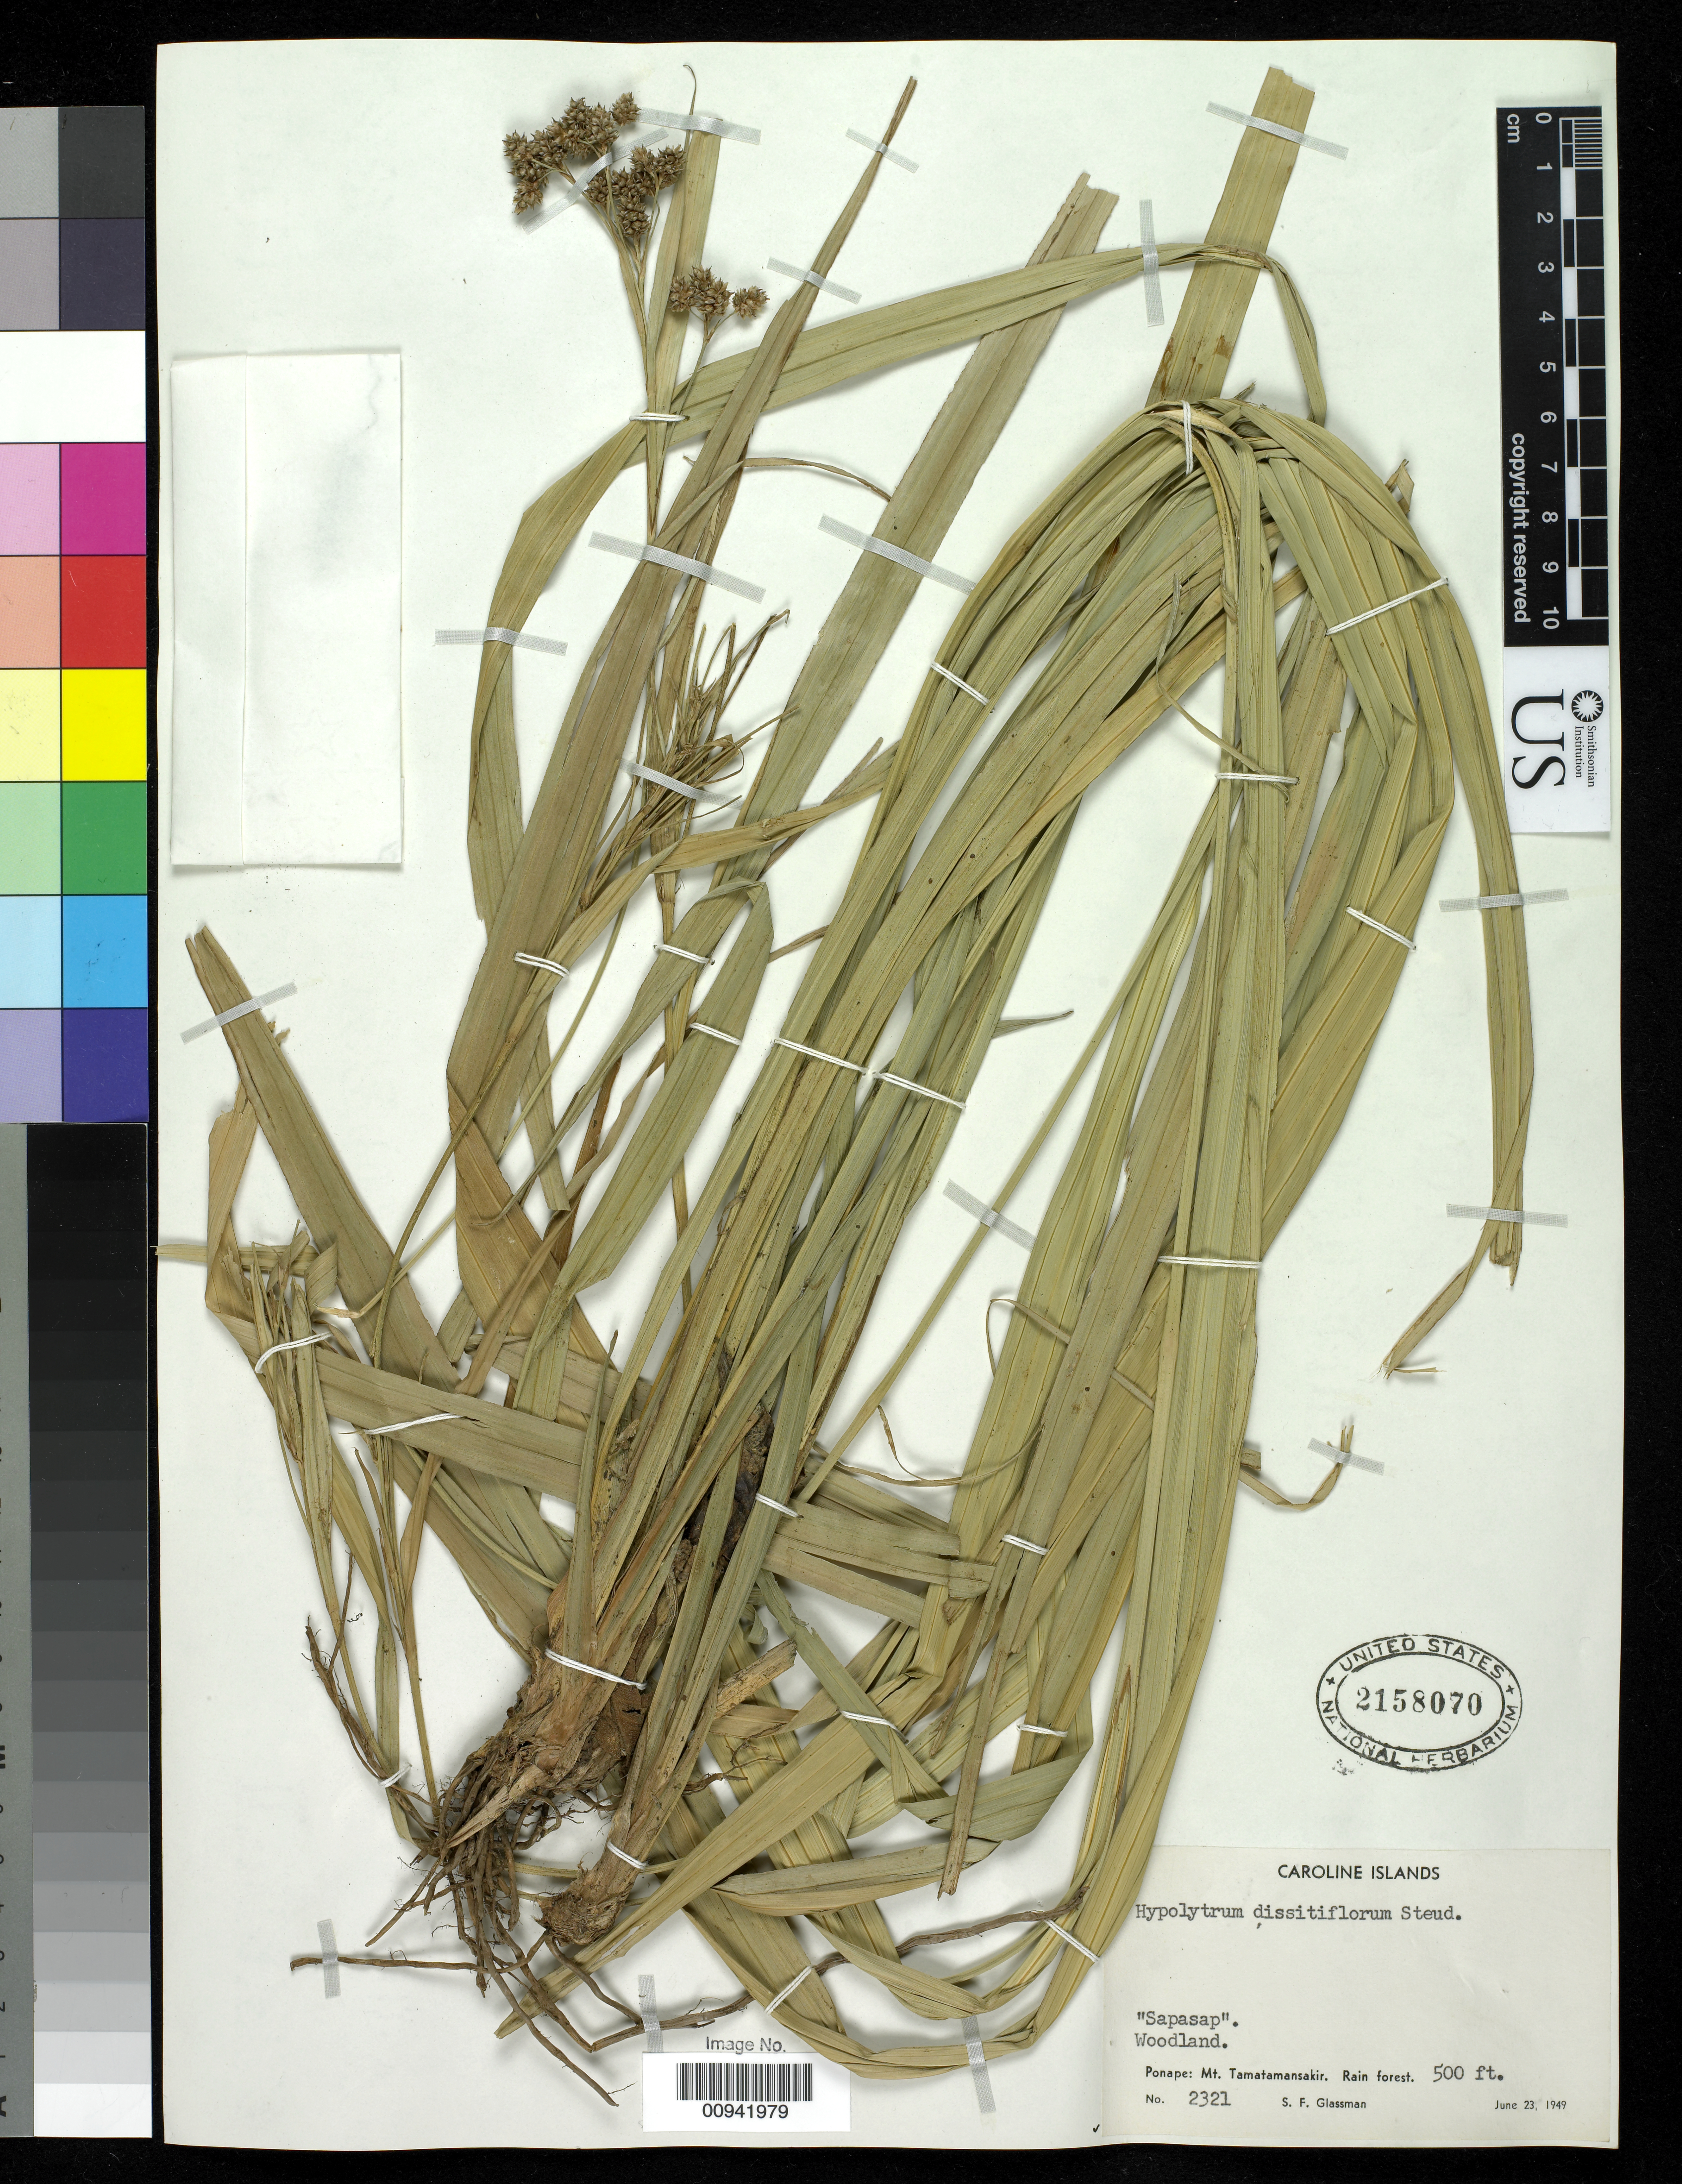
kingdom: Plantae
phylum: Tracheophyta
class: Liliopsida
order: Poales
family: Cyperaceae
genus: Hypolytrum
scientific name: Hypolytrum dissitiflorum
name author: Steud.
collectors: S. F. Glassman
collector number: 2321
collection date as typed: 23 Jun 1949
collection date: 1949-06-23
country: Micronesia, Federated States of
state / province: Pohnpei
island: Pohnpei [Ponape]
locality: Mt. Tamatamansakir.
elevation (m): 152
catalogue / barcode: US 2158070